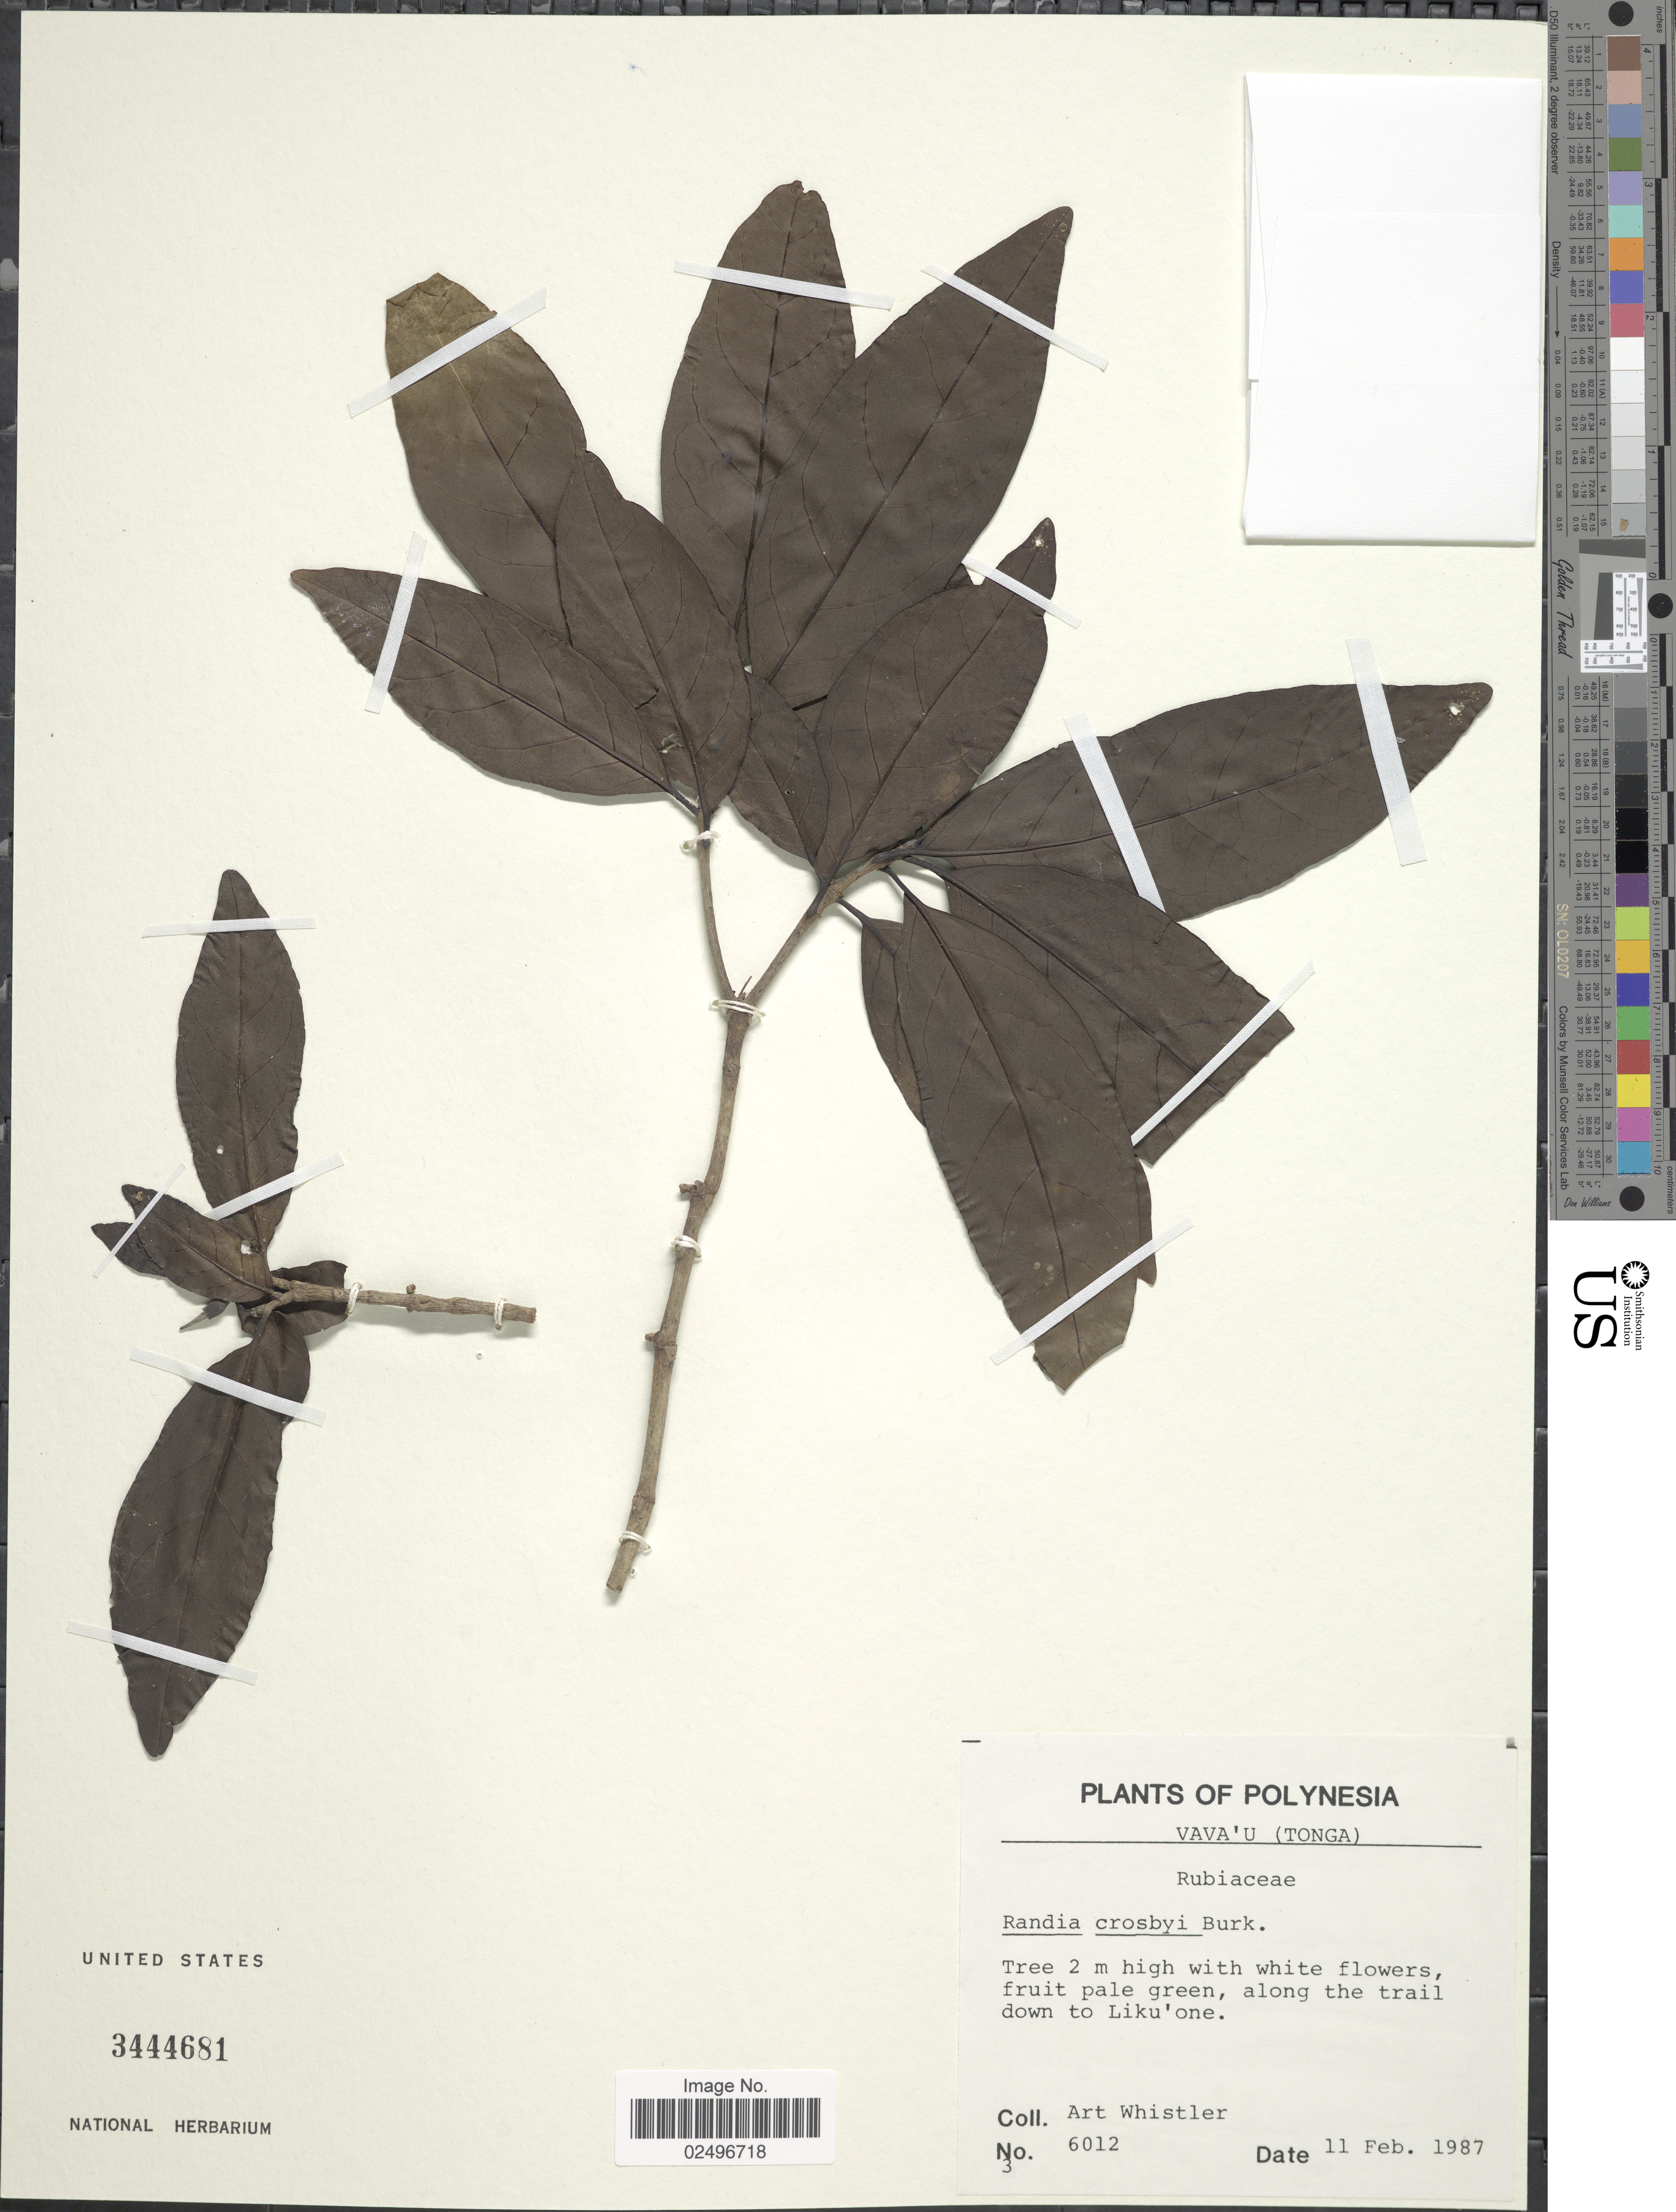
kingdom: Plantae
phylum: Tracheophyta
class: Magnoliopsida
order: Gentianales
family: Rubiaceae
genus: Atractocarpus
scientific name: Atractocarpus crosbyi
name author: (Burkill) Puttock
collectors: A. Whistler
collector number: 6012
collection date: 1987-02-11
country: Tonga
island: Vava'u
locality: Vava'u, along the trail down to Liku'one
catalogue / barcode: US 3444681